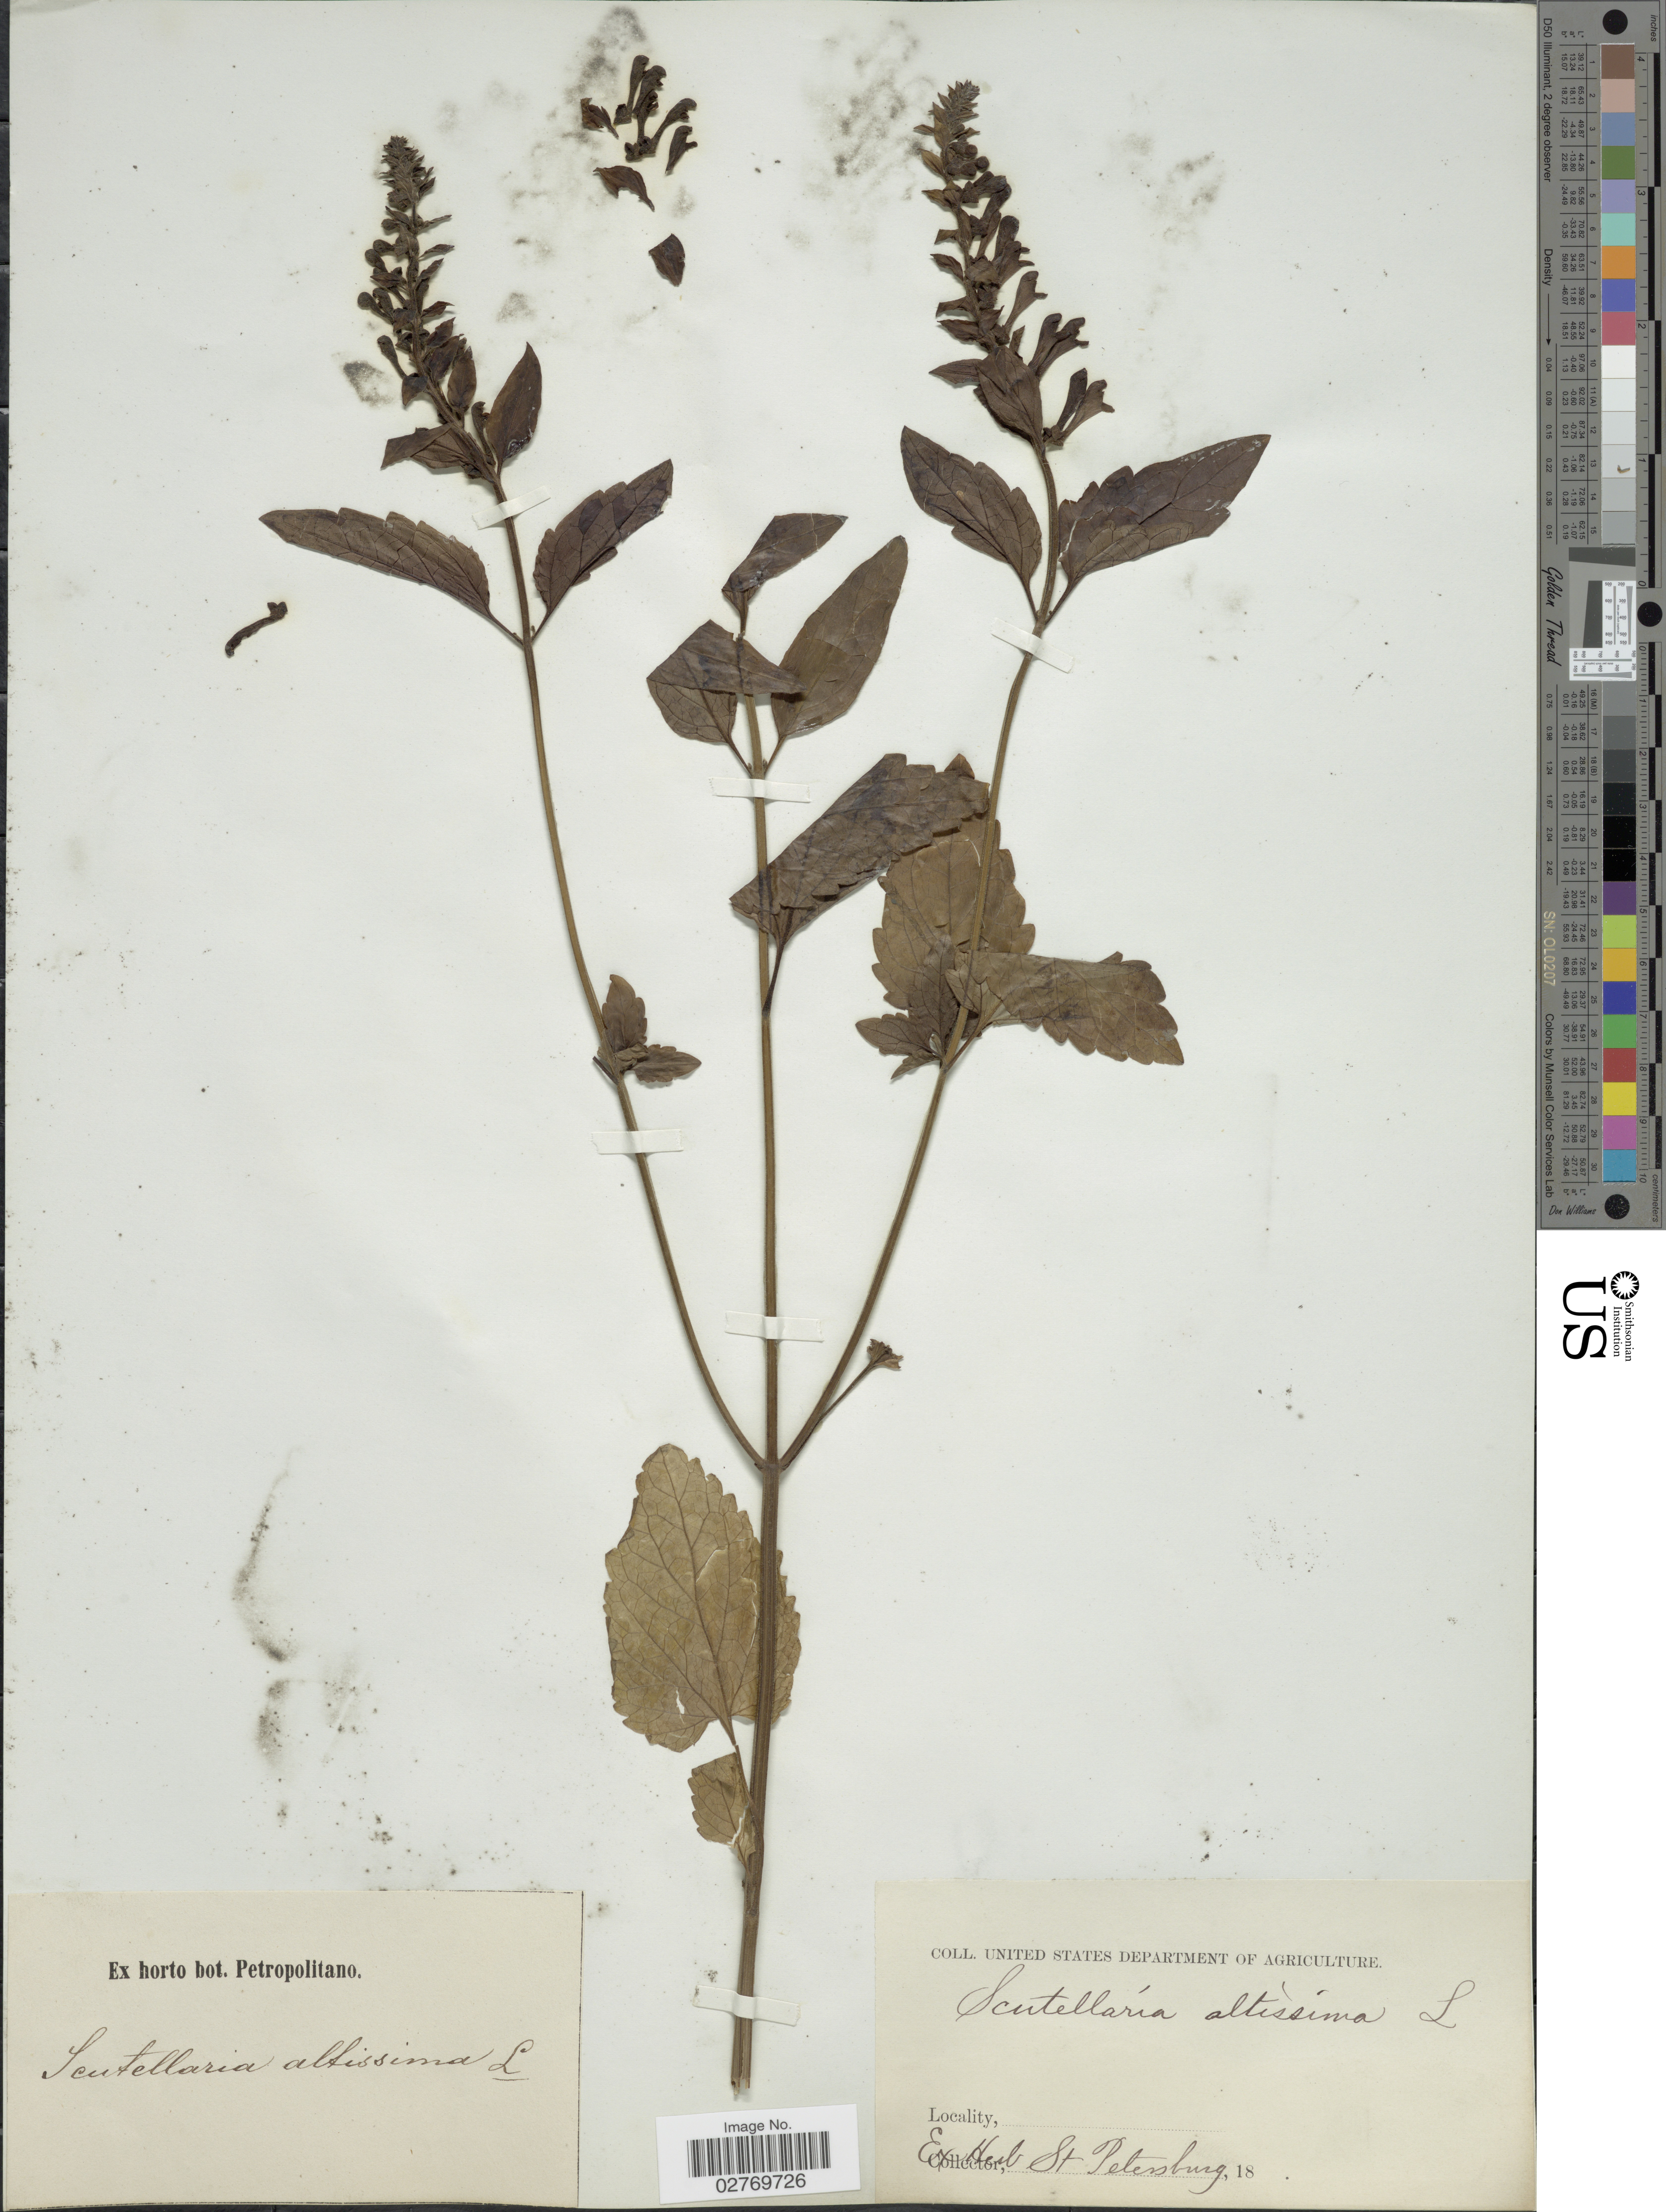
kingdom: Plantae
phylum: Tracheophyta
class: Magnoliopsida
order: Lamiales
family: Lamiaceae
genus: Scutellaria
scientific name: Scutellaria altissima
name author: L.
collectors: ex Horto Bot. Petropolitano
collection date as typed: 18